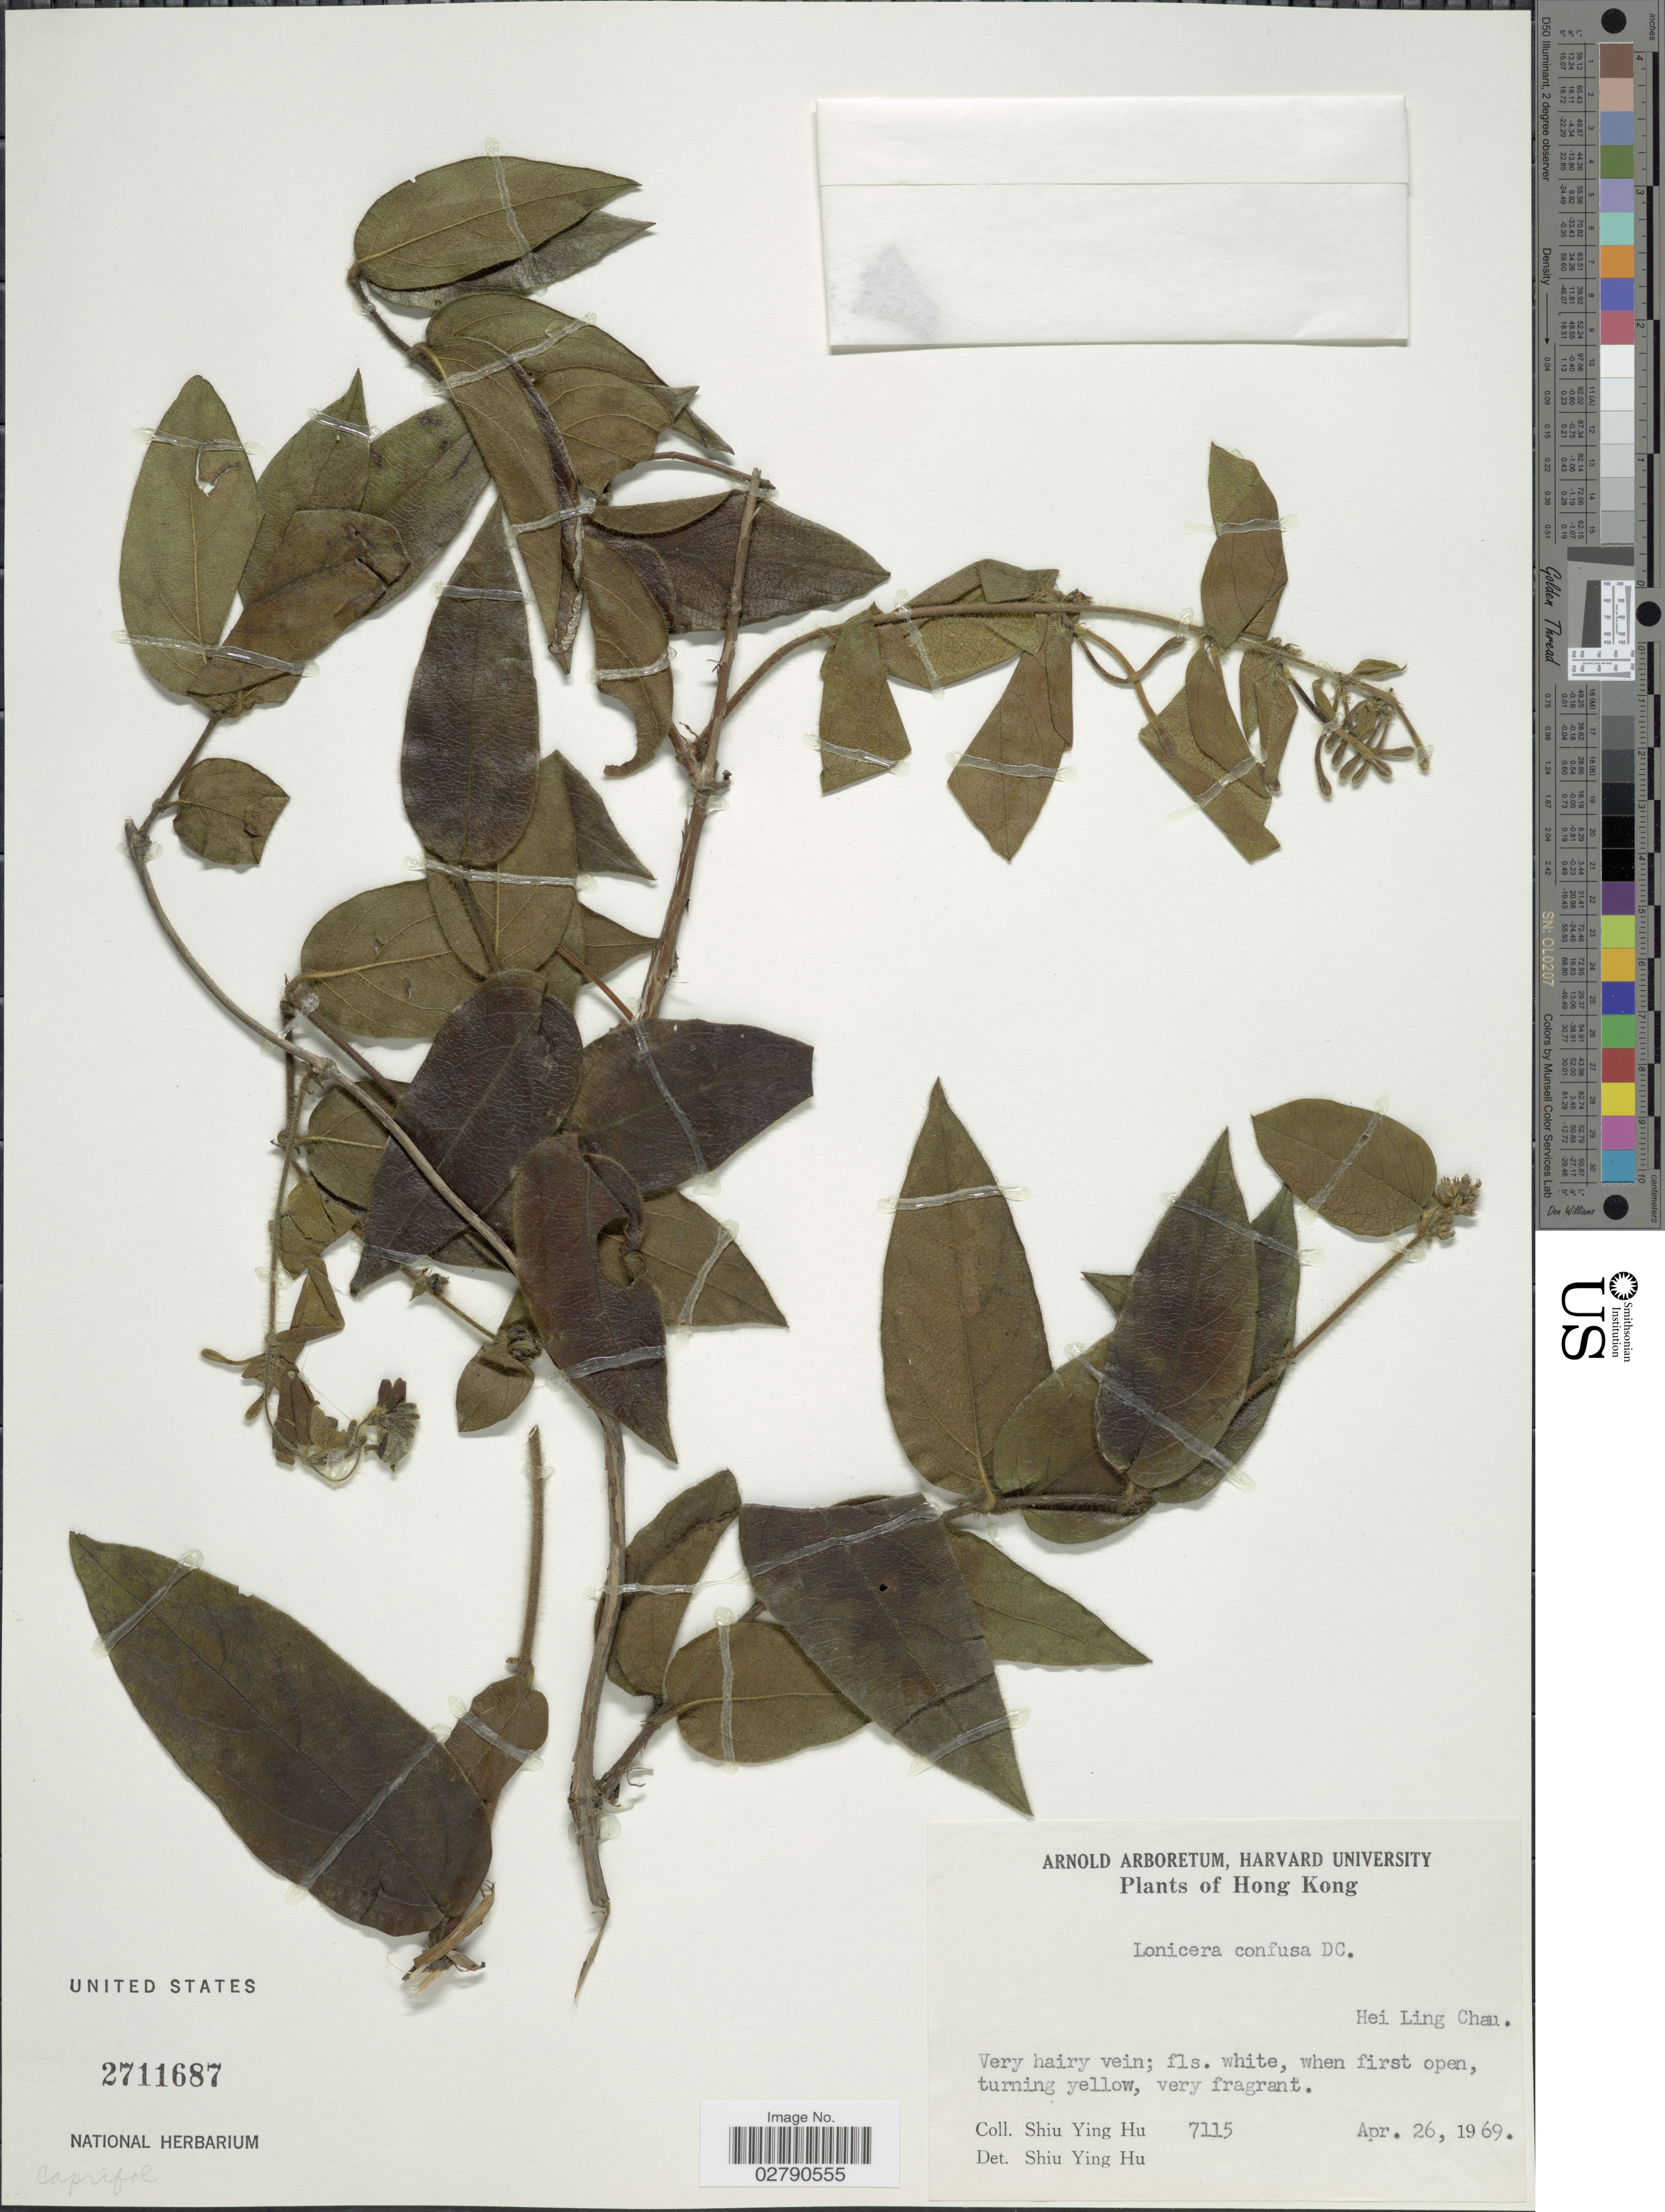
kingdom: Plantae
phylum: Tracheophyta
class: Magnoliopsida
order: Dipsacales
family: Caprifoliaceae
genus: Lonicera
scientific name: Lonicera confusa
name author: DC.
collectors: S. Y. Hu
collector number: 7115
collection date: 1969-04-26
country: China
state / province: Hong Kong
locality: Hei Ling Chan.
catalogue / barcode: US 2711687